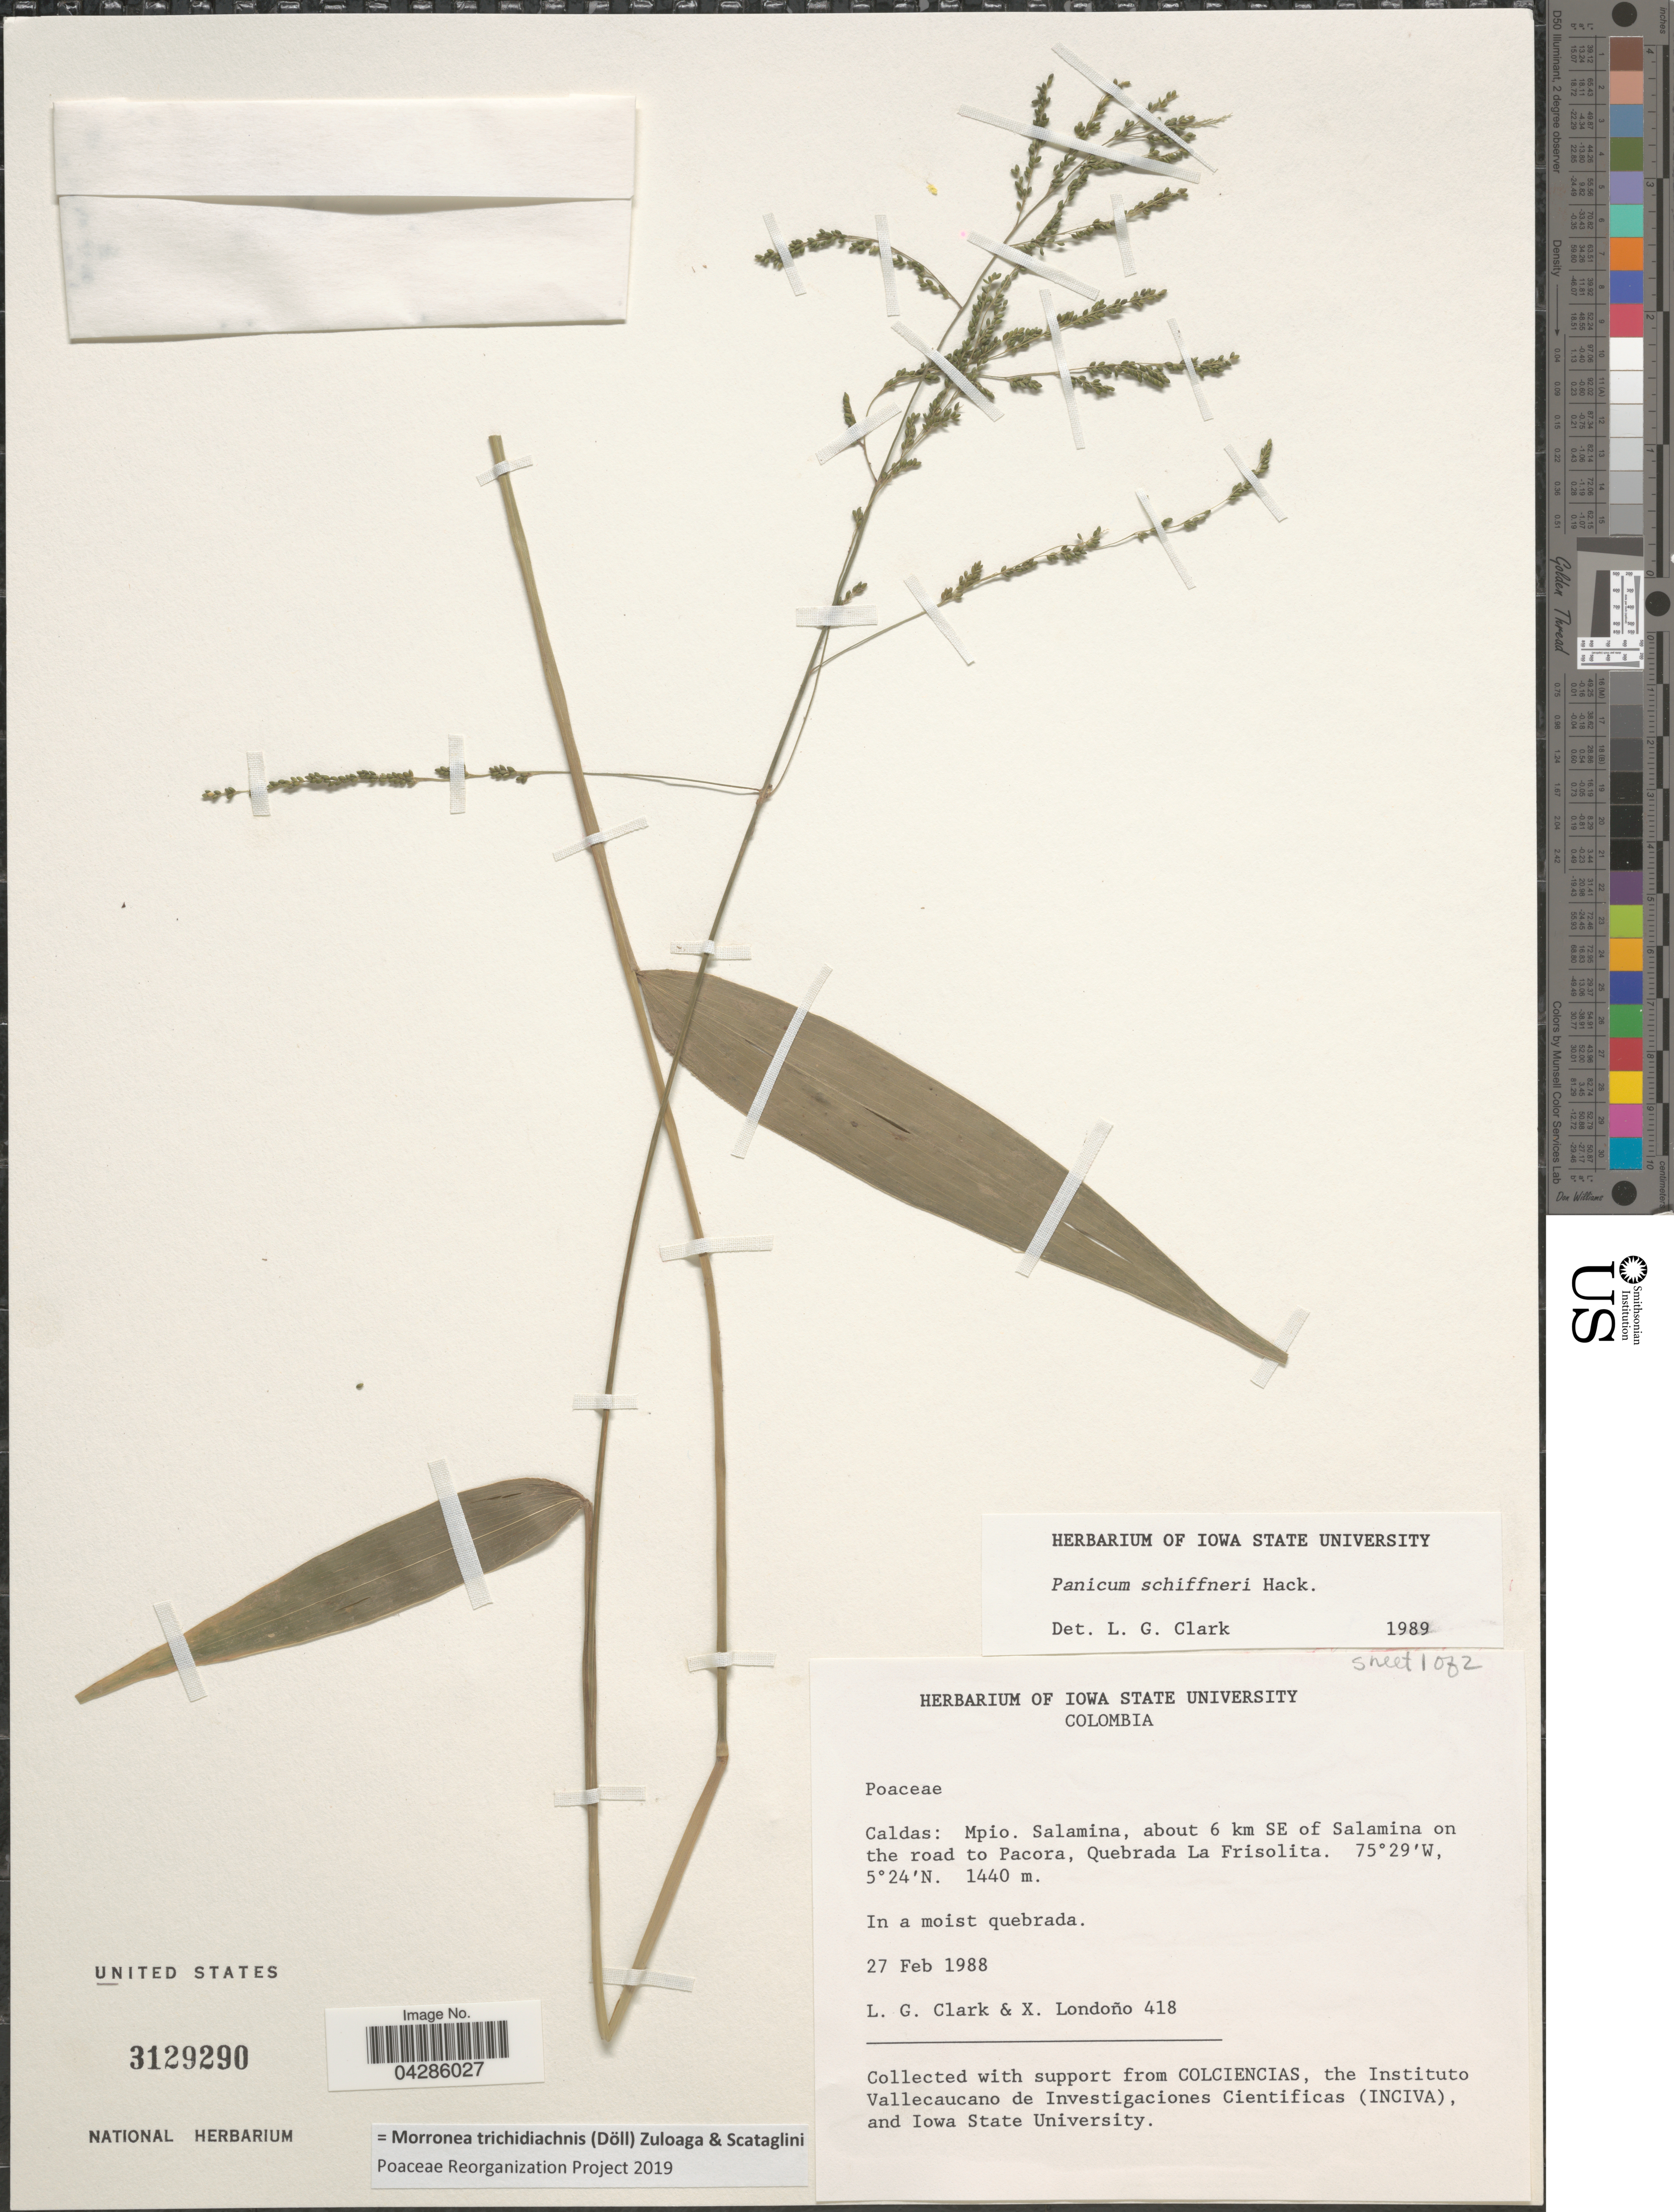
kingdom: Plantae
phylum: Tracheophyta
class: Liliopsida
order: Poales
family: Poaceae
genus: Morronea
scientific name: Morronea trichidiachnis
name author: (Döll) Zuloaga & Scataglini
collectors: L. G. Clark & X. Londoño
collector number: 418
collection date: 1988-02-27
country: Colombia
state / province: Caldas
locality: Mpio. Salamina, about 6 km SE of Salamina on the road to Pacora, Quebrada La Frisolita.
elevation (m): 1440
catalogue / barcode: US 3129290